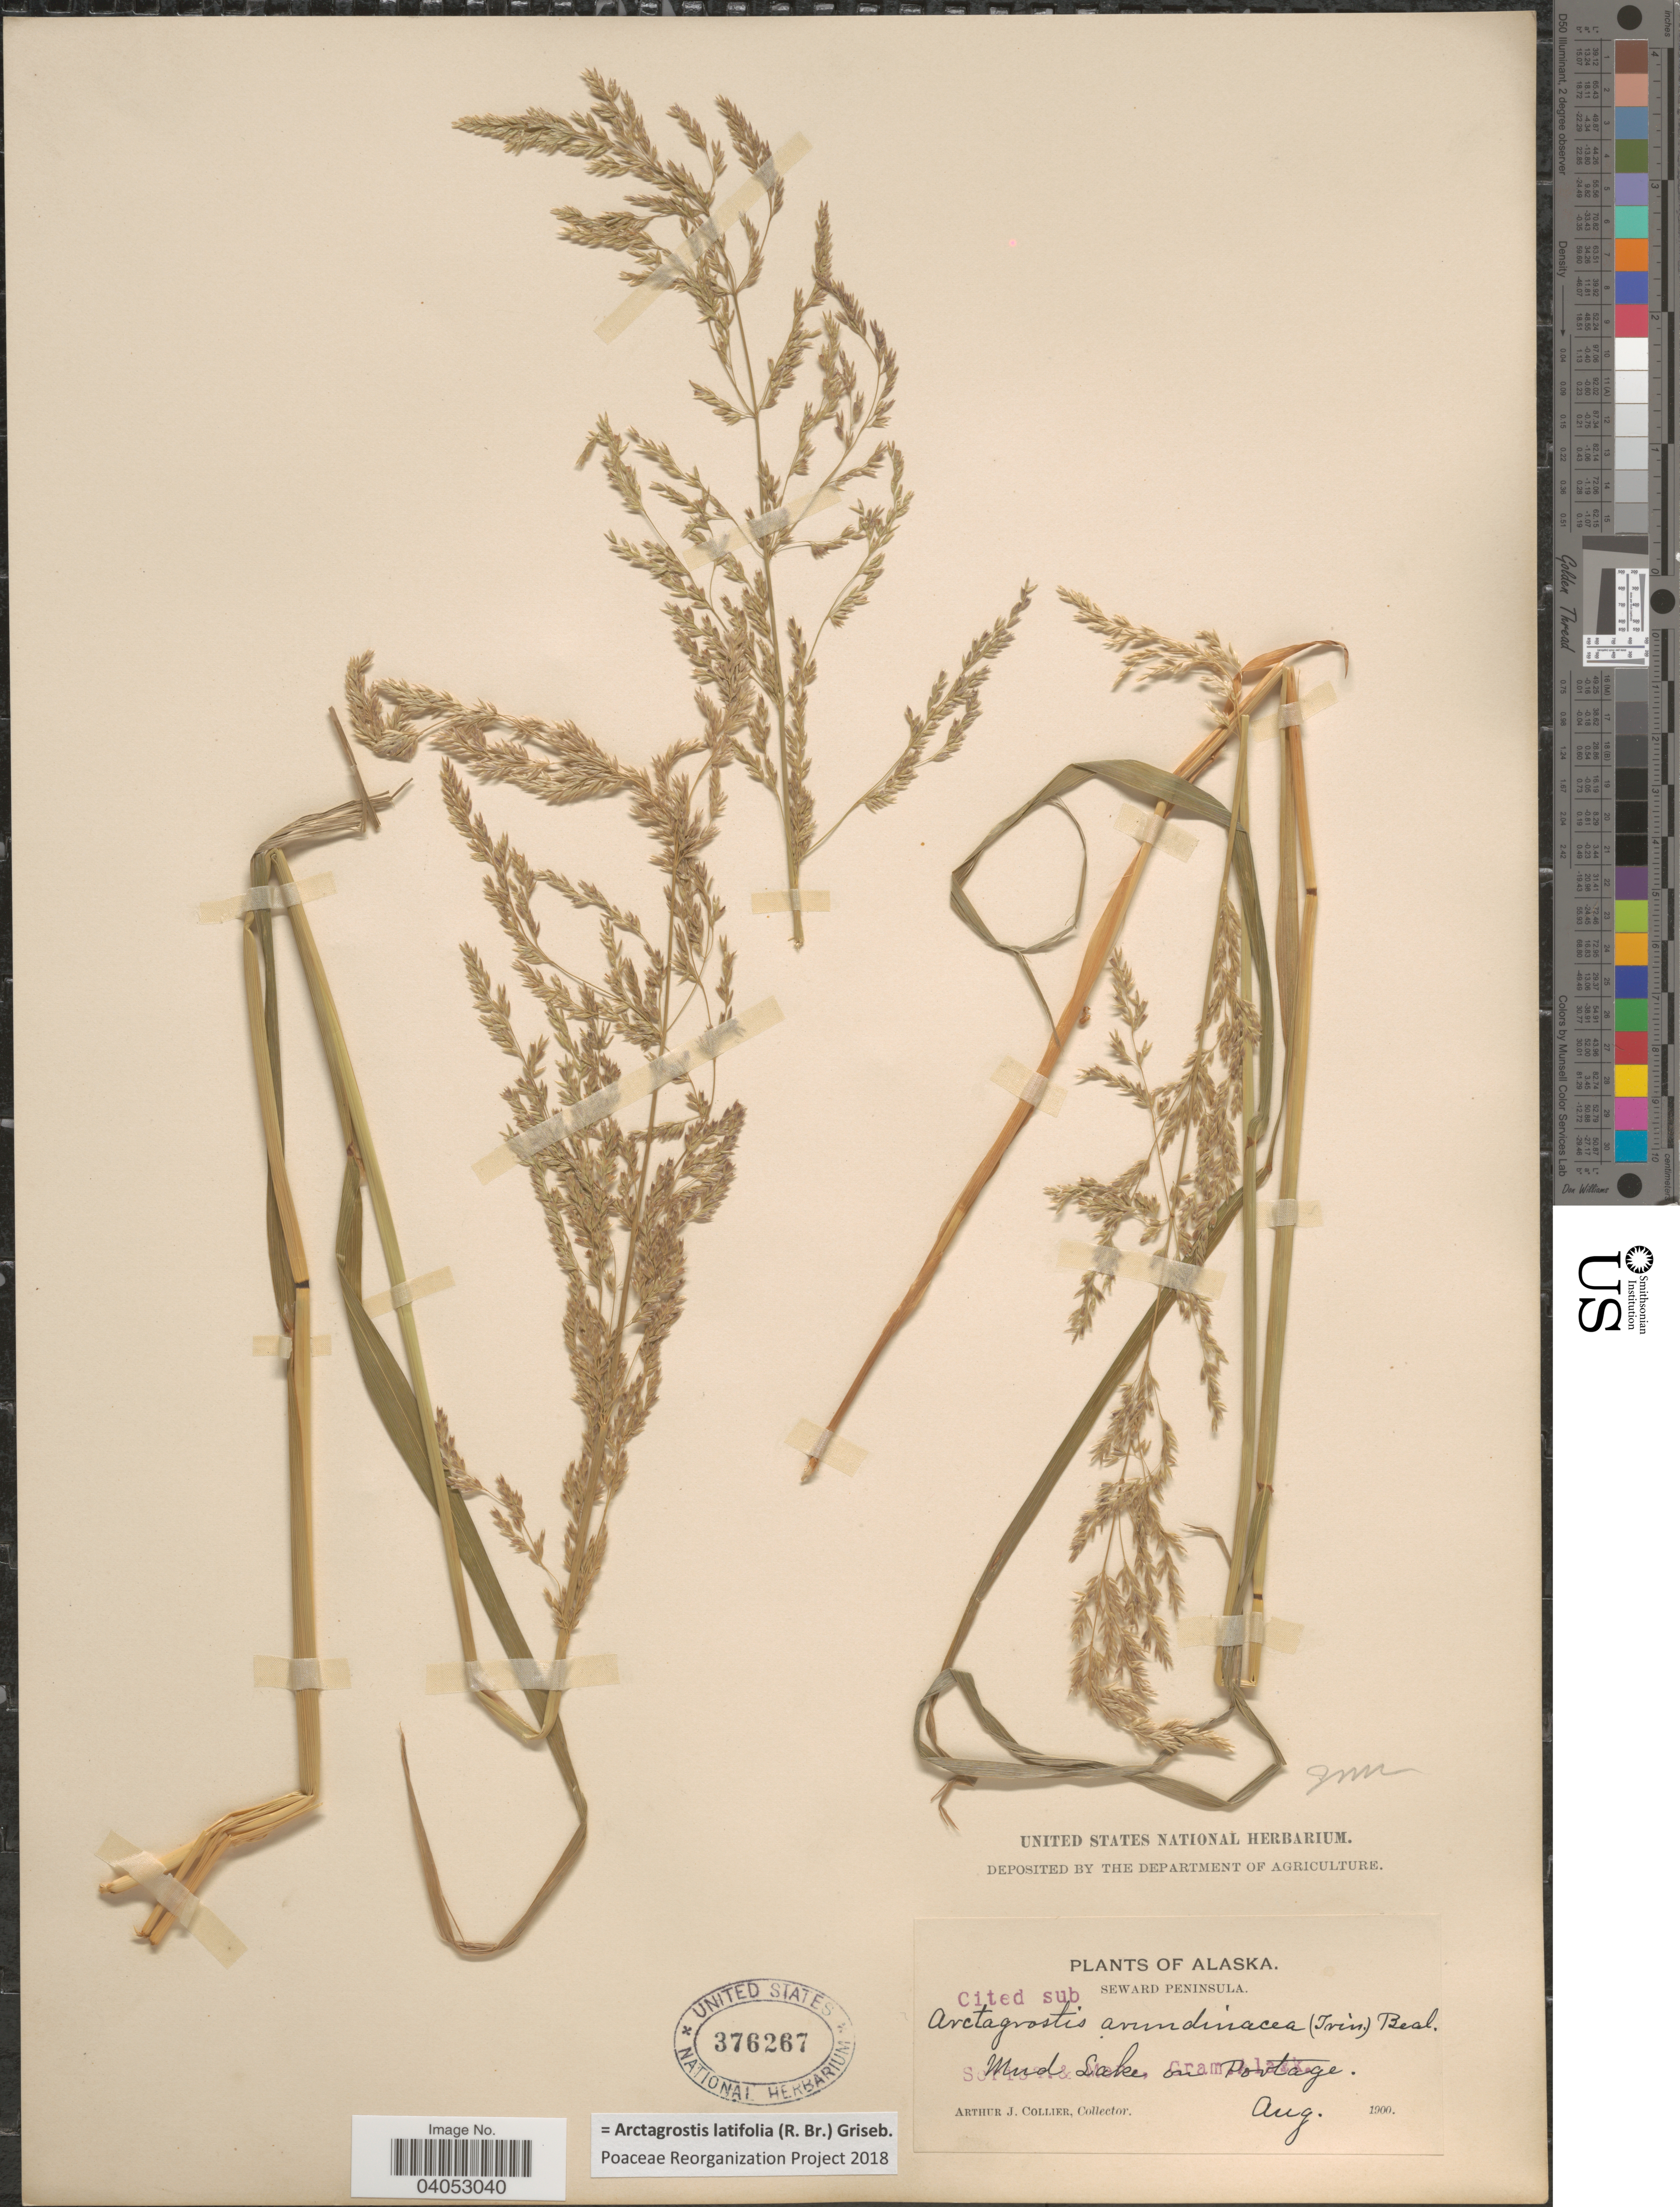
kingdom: Plantae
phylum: Tracheophyta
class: Liliopsida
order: Poales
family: Poaceae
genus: Arctagrostis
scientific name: Arctagrostis latifolia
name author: (R. Br.) Griseb.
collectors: A. Collier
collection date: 1900-08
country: United States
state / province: Alaska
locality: Seward Peninsula. Mud Lake on Portage.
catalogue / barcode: US 376267